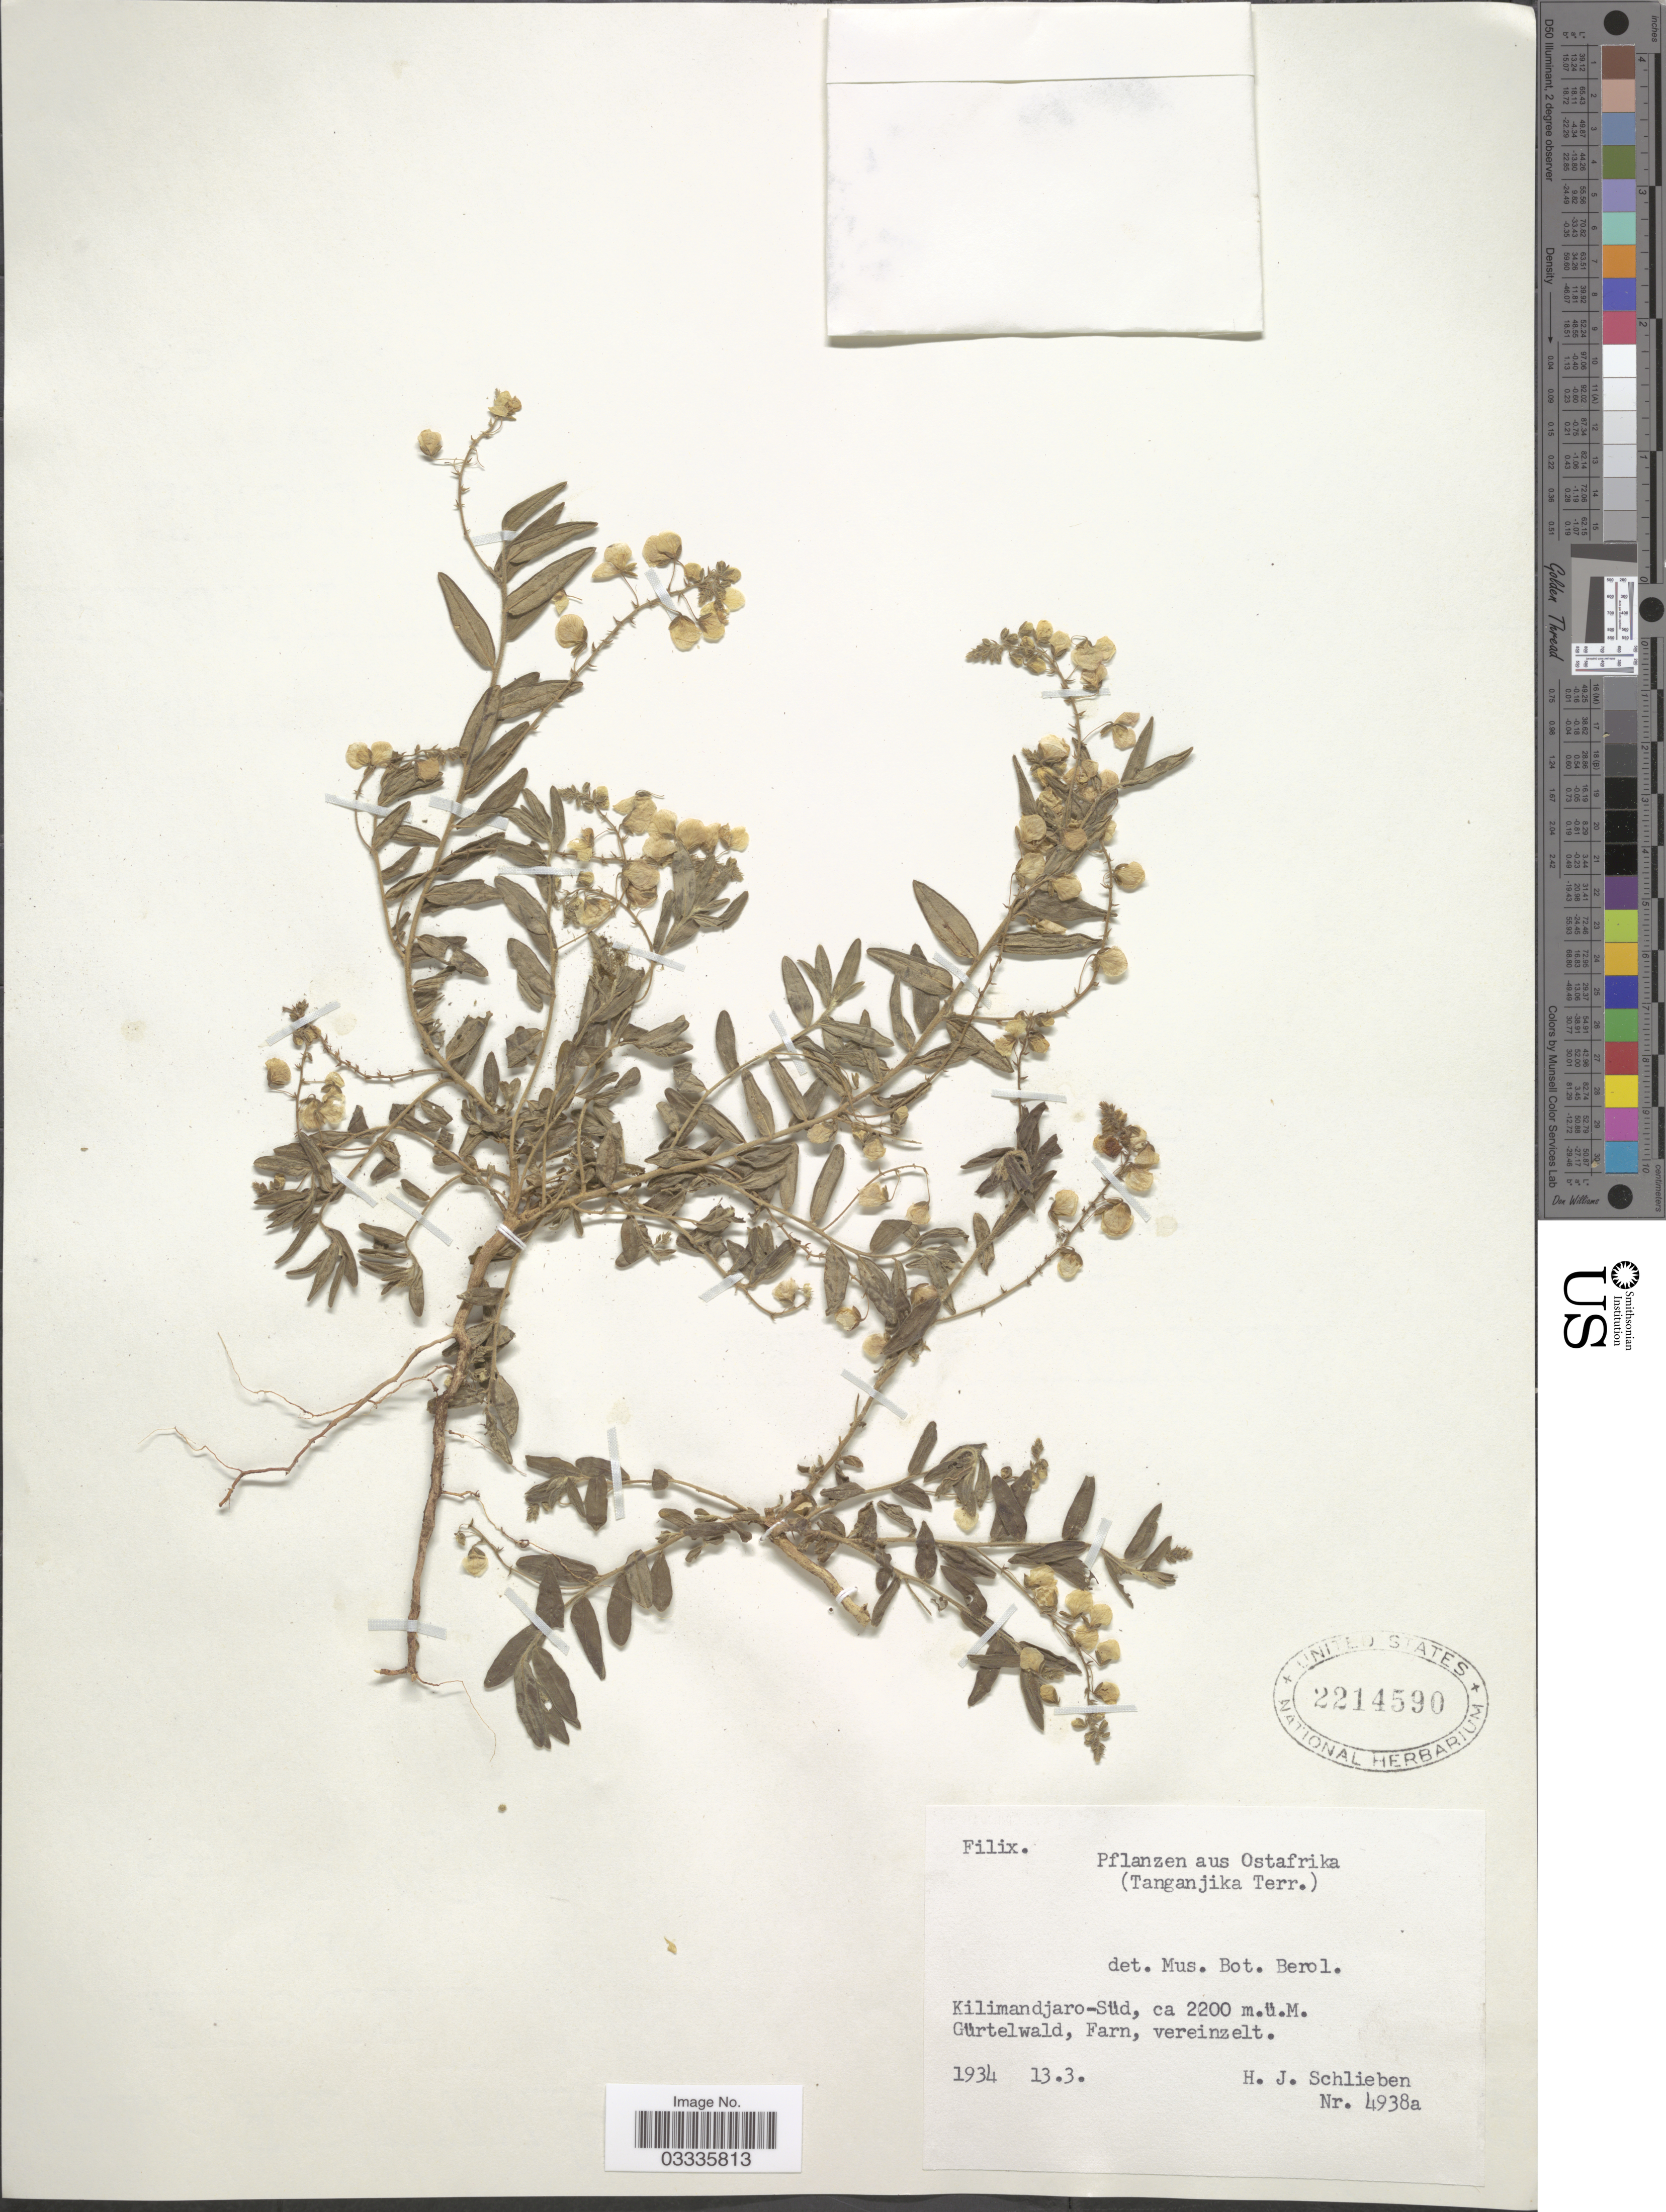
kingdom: Plantae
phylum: Tracheophyta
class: Magnoliopsida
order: Fabales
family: Polygalaceae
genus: Polygala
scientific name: Polygala sp.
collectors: H. J. Schlieben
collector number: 4938a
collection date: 1934-03-13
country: Tanzania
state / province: Kilimanjaro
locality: Ostafrika (Tanganjika Terr.) Kilimandjaro-Süd.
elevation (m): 2200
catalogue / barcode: US 2214590